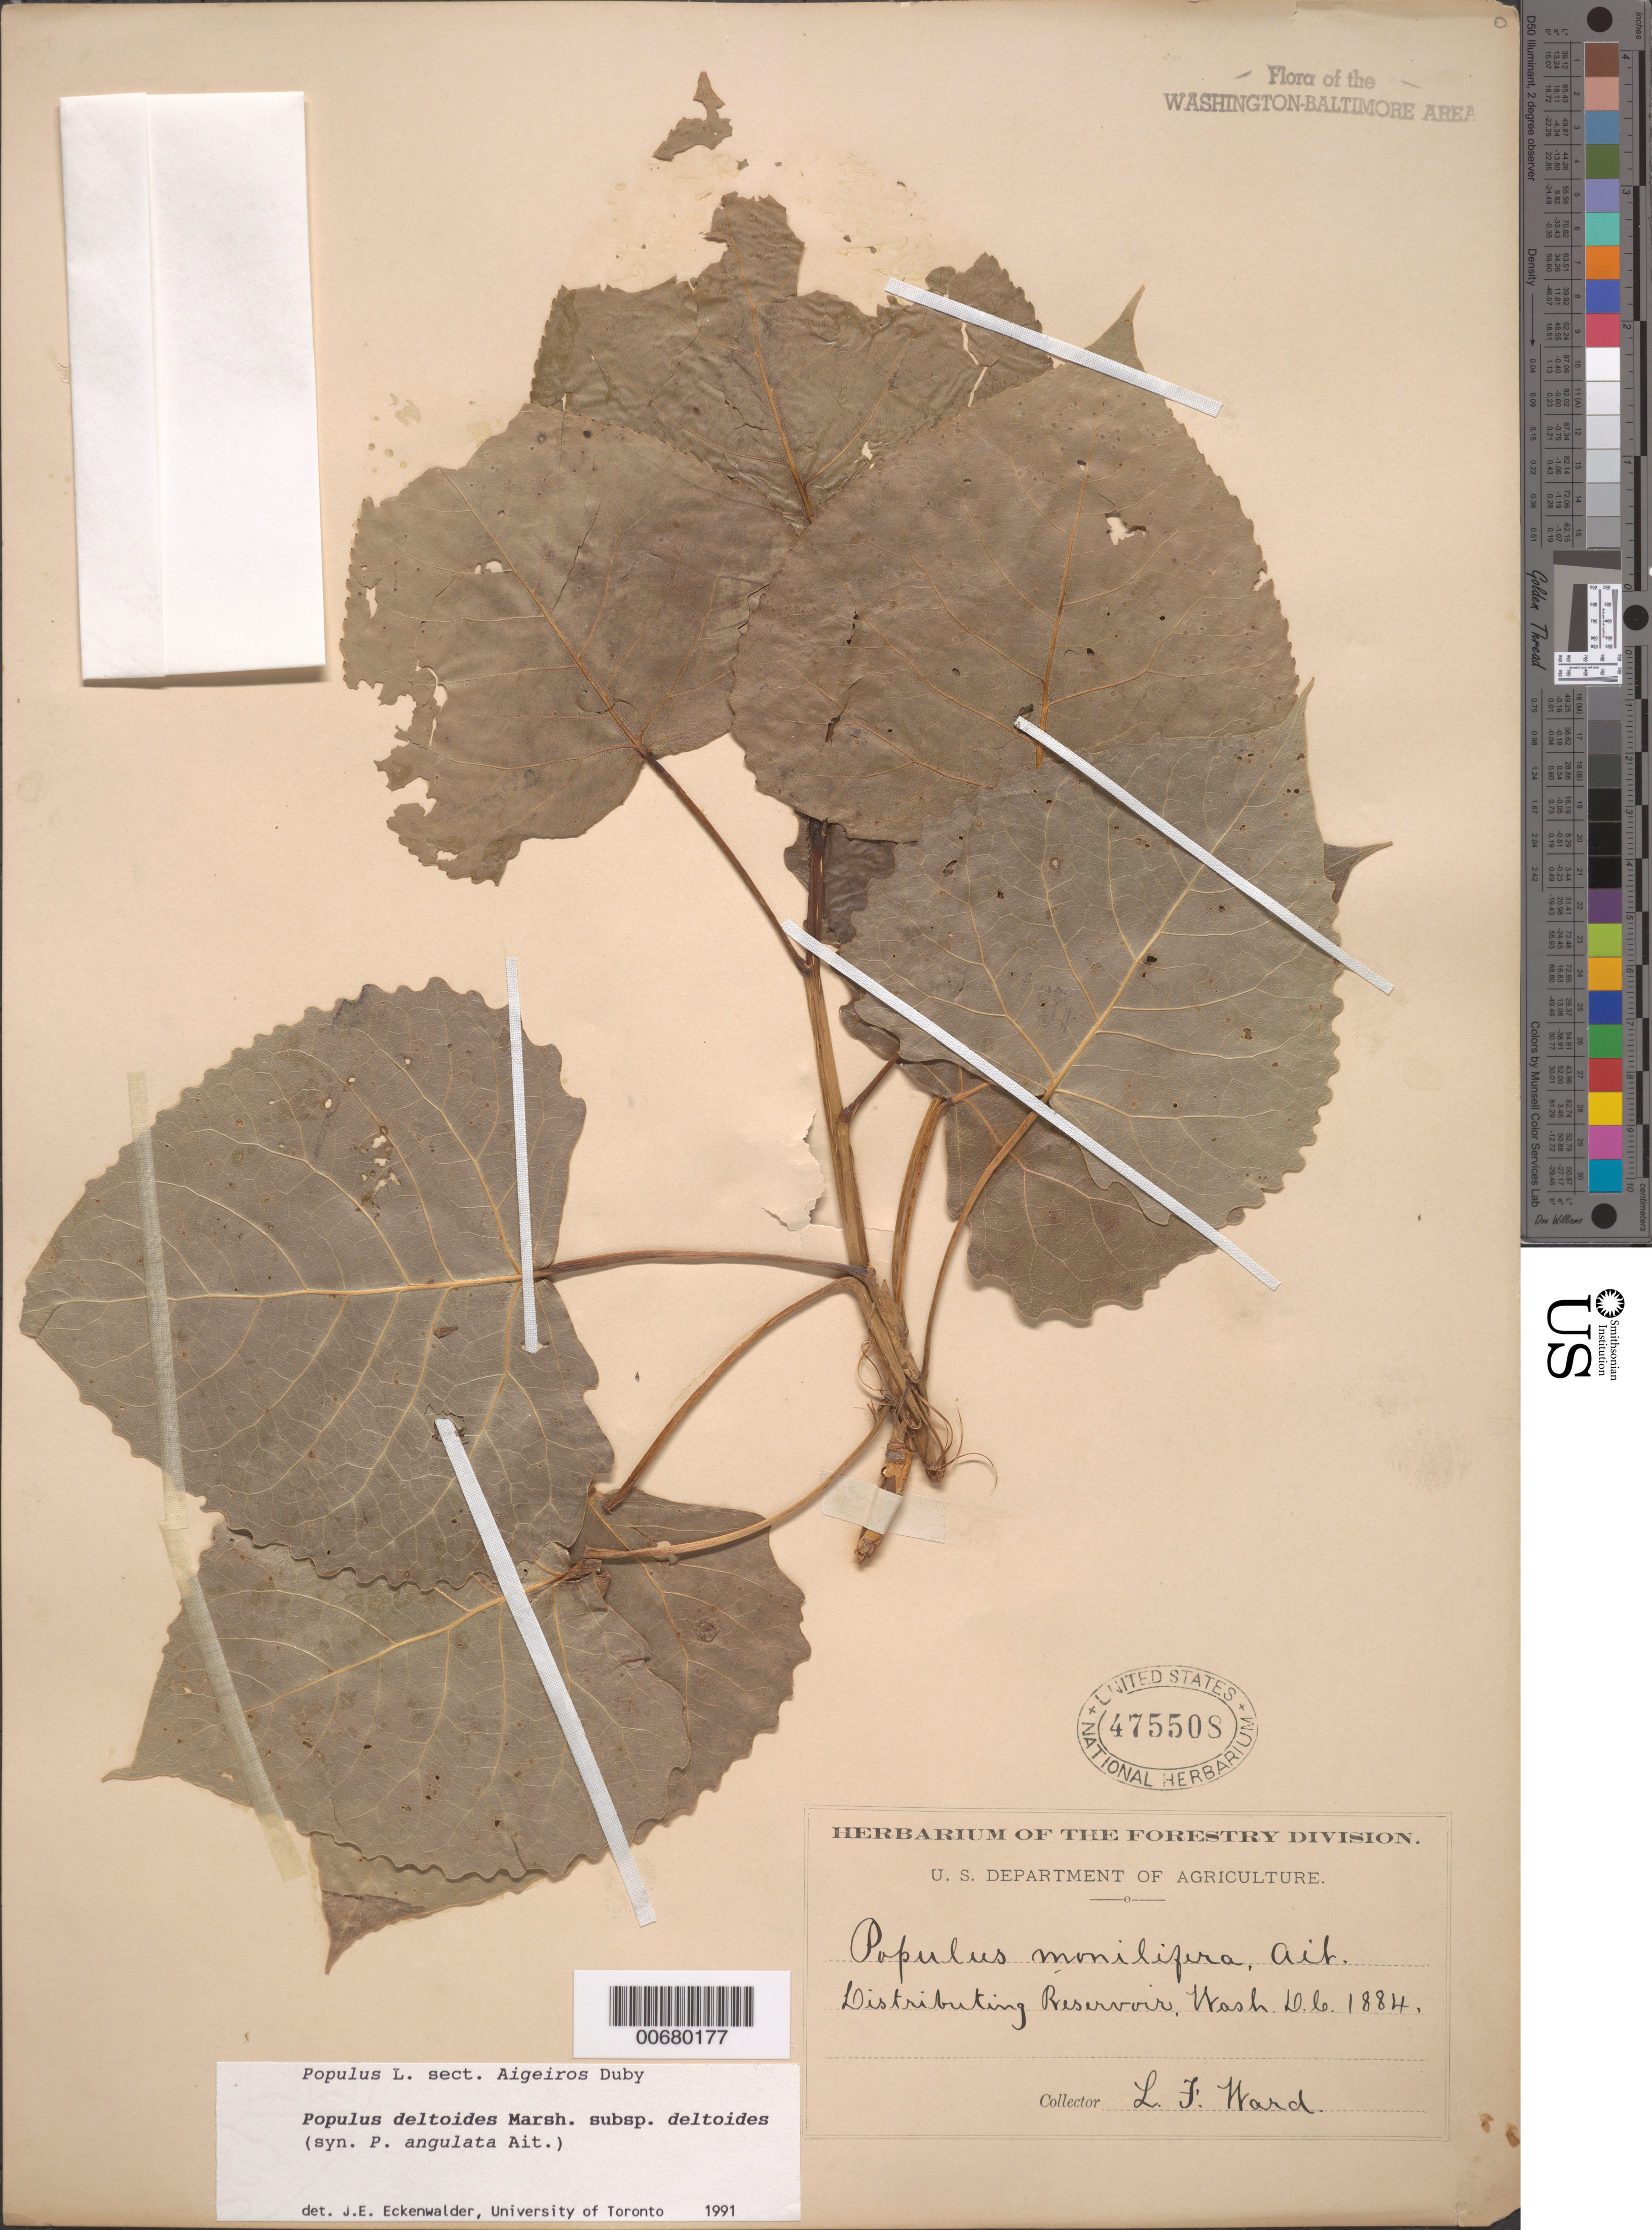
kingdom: Plantae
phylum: Tracheophyta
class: Magnoliopsida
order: Malpighiales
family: Salicaceae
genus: Populus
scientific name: Populus deltoides subsp. deltoides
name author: W. Bartram ex Marshall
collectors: L. F. Ward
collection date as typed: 1884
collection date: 1884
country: United States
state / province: District of Columbia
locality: Distributing Reservoir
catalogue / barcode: US 475508